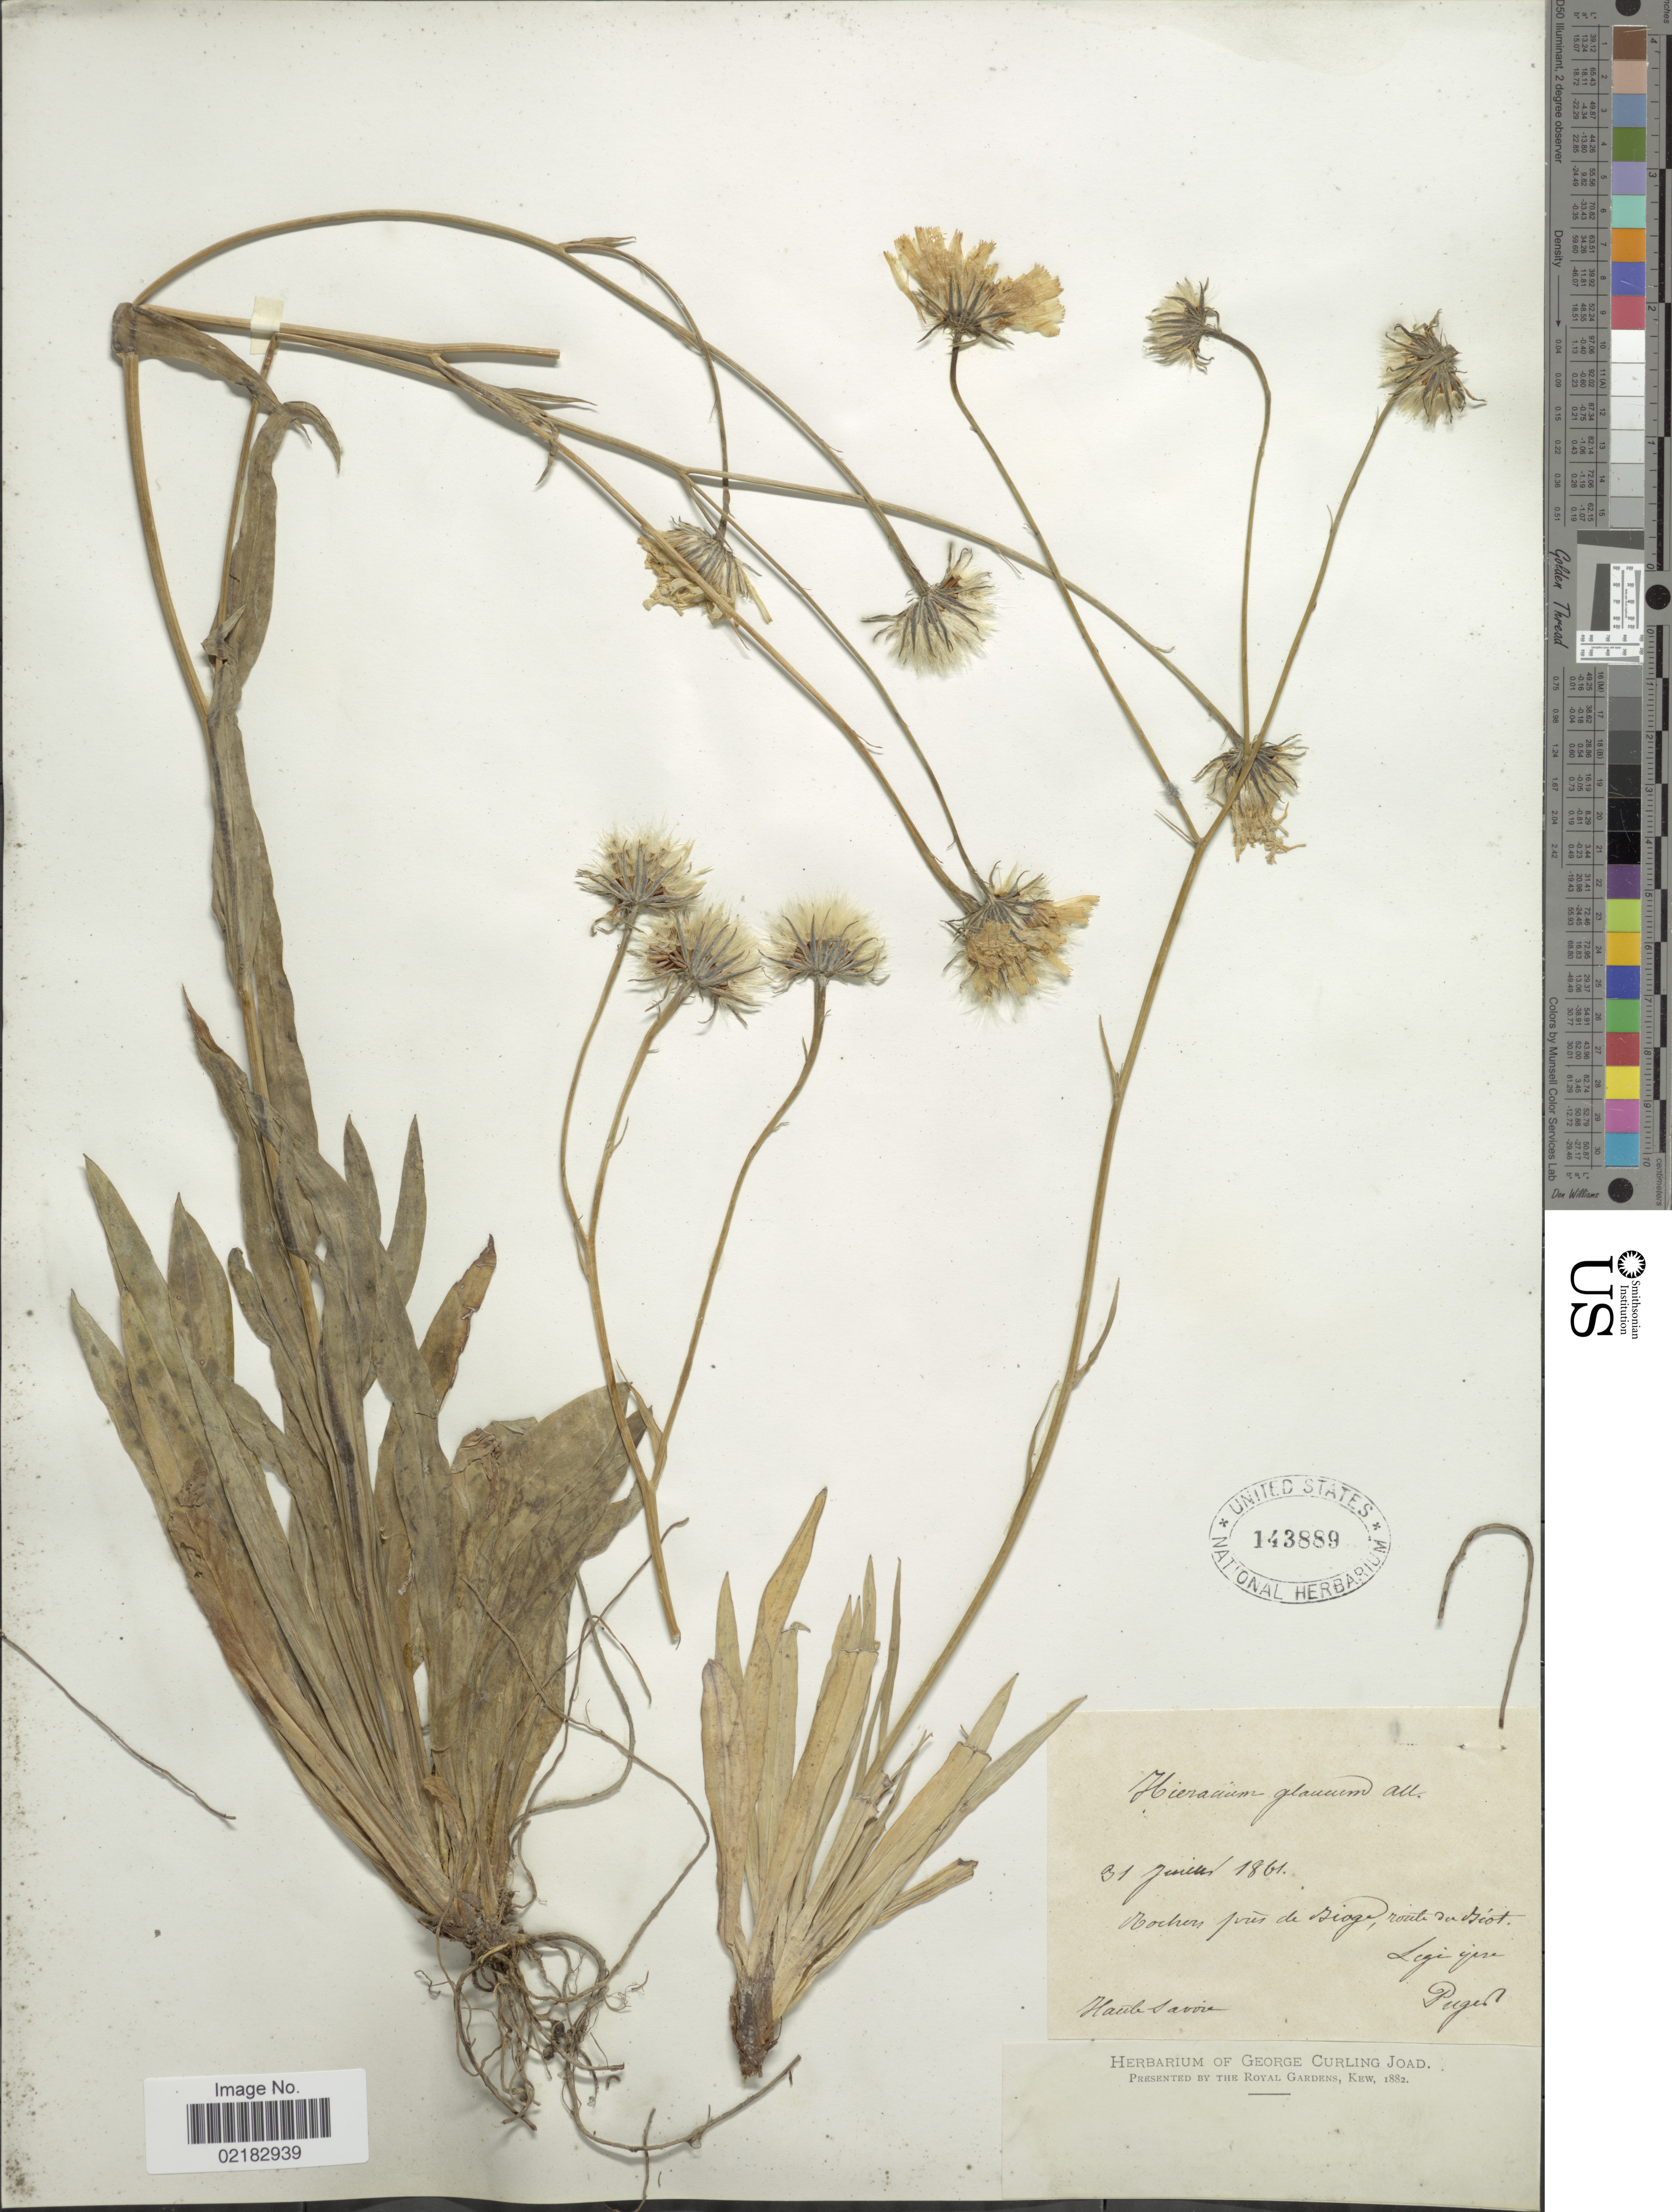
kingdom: Plantae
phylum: Tracheophyta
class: Magnoliopsida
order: Asterales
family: Asteraceae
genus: Hieracium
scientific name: Hieracium glaucum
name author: All.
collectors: -. Puget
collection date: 1861-07-31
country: France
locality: Rochers, pres de rioge routemm zaisiot, Haute Savoie [interpreted]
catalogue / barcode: US 143889